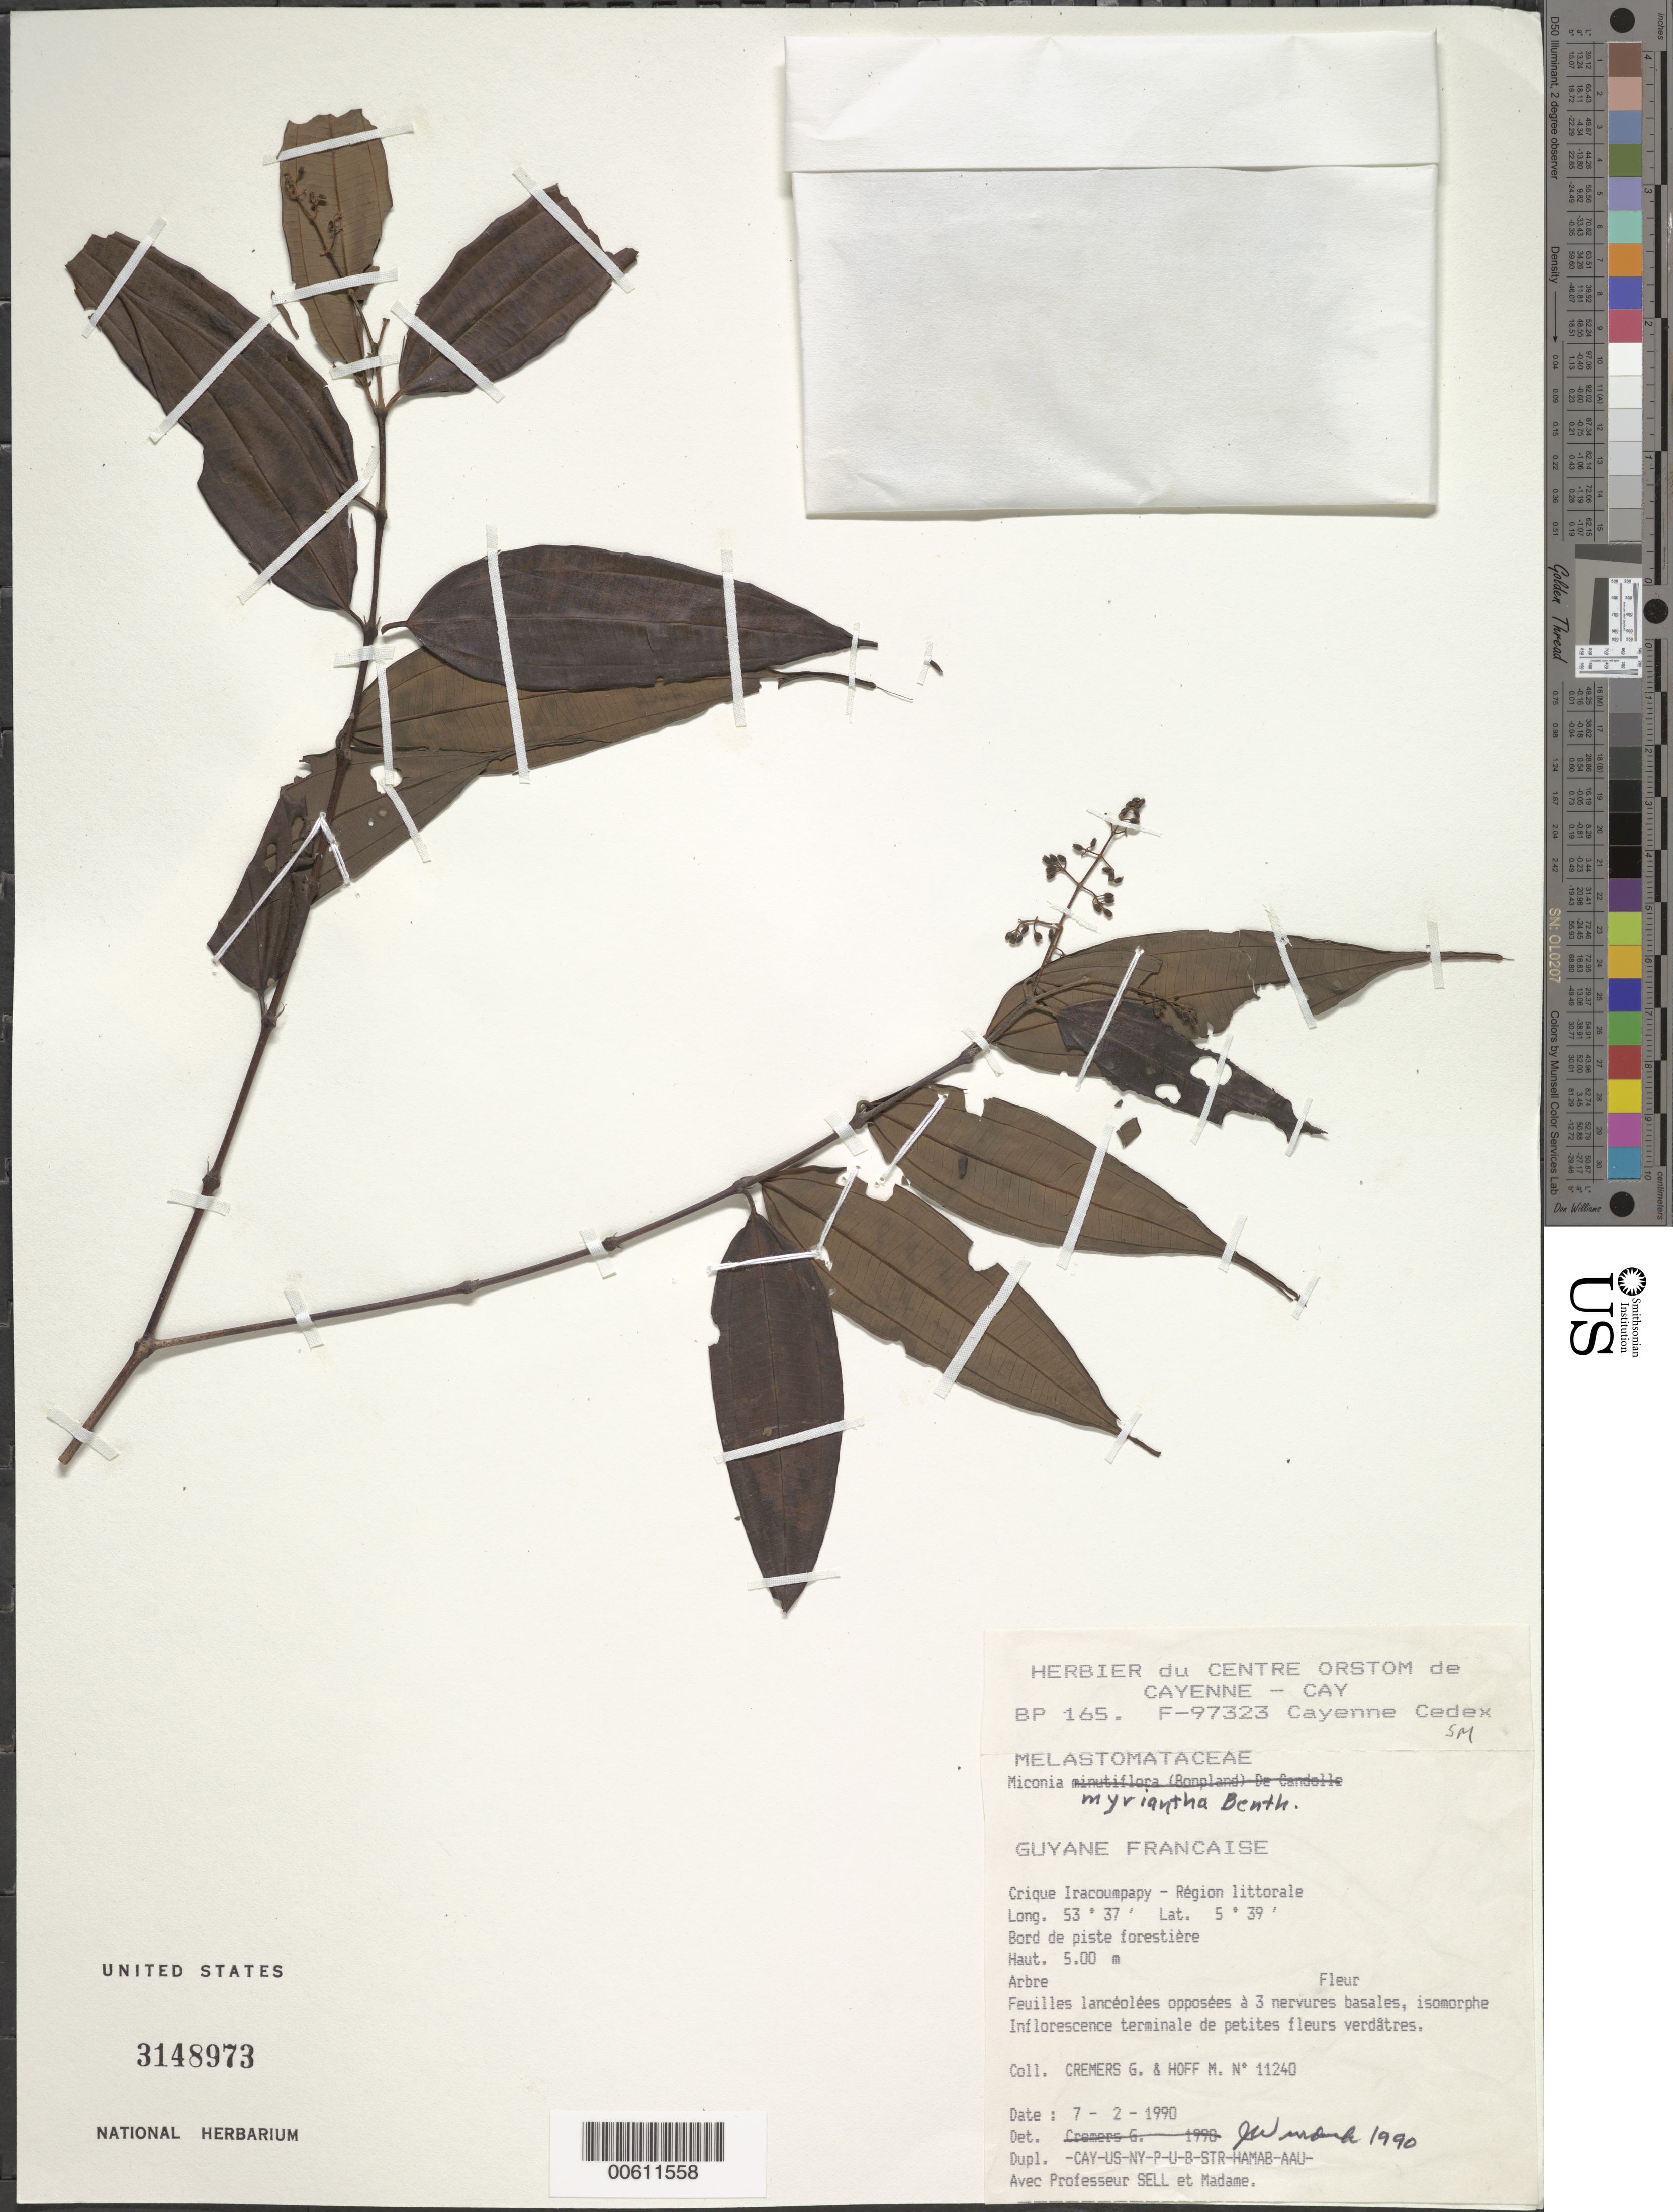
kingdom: Plantae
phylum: Tracheophyta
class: Magnoliopsida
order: Myrtales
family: Melastomataceae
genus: Miconia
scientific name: Miconia myriantha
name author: Benth.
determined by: Wurdack, John J., (US), US (UNITED STATES)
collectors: G. Cremers & M. Hoff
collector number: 11240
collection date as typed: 7-Feb-90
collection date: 1990-02-07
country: French Guiana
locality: Crique Iracoumpapy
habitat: Region littorale; bord de piste forestiere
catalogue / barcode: US 3148973